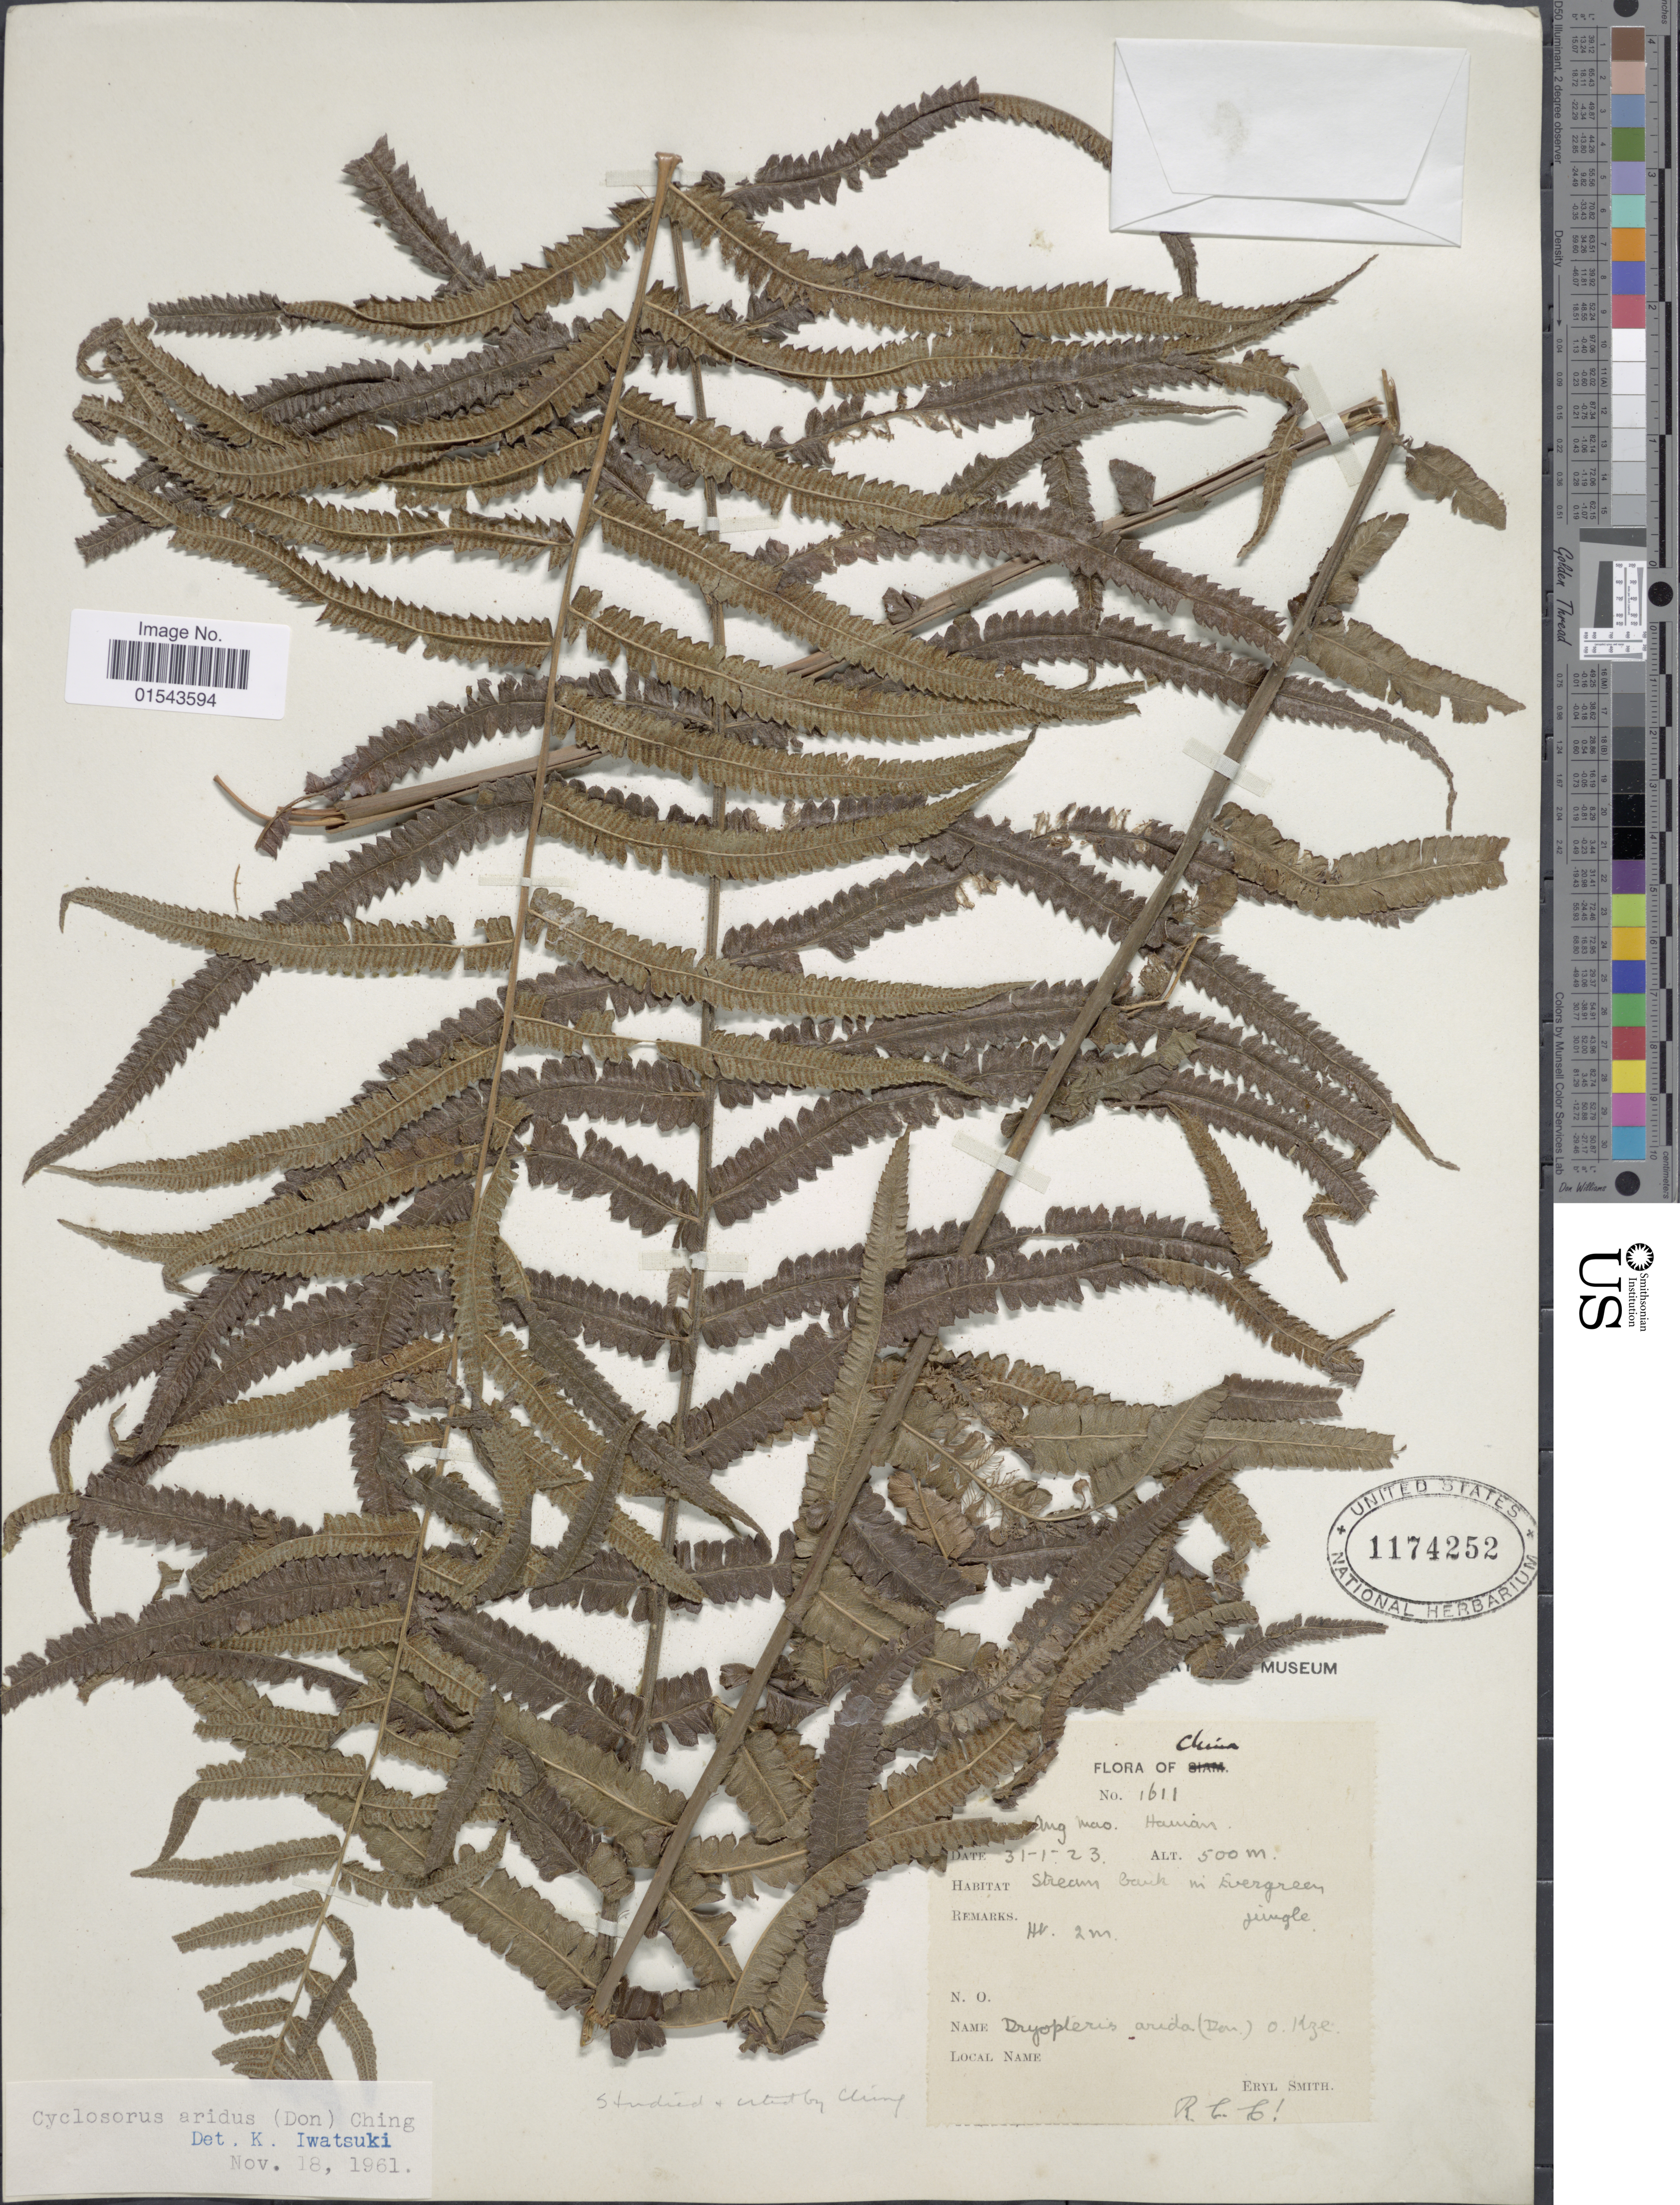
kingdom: Plantae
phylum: Tracheophyta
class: Polypodiopsida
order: Polypodiales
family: Thelypteridaceae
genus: Christella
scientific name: Christella arida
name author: (D. Don) Holttum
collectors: C. E. Smith Jr.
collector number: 1611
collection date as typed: Transcribed d/m/y: 31/1/23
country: China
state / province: Hainan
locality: Ang Mao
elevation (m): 500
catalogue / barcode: US 1174252